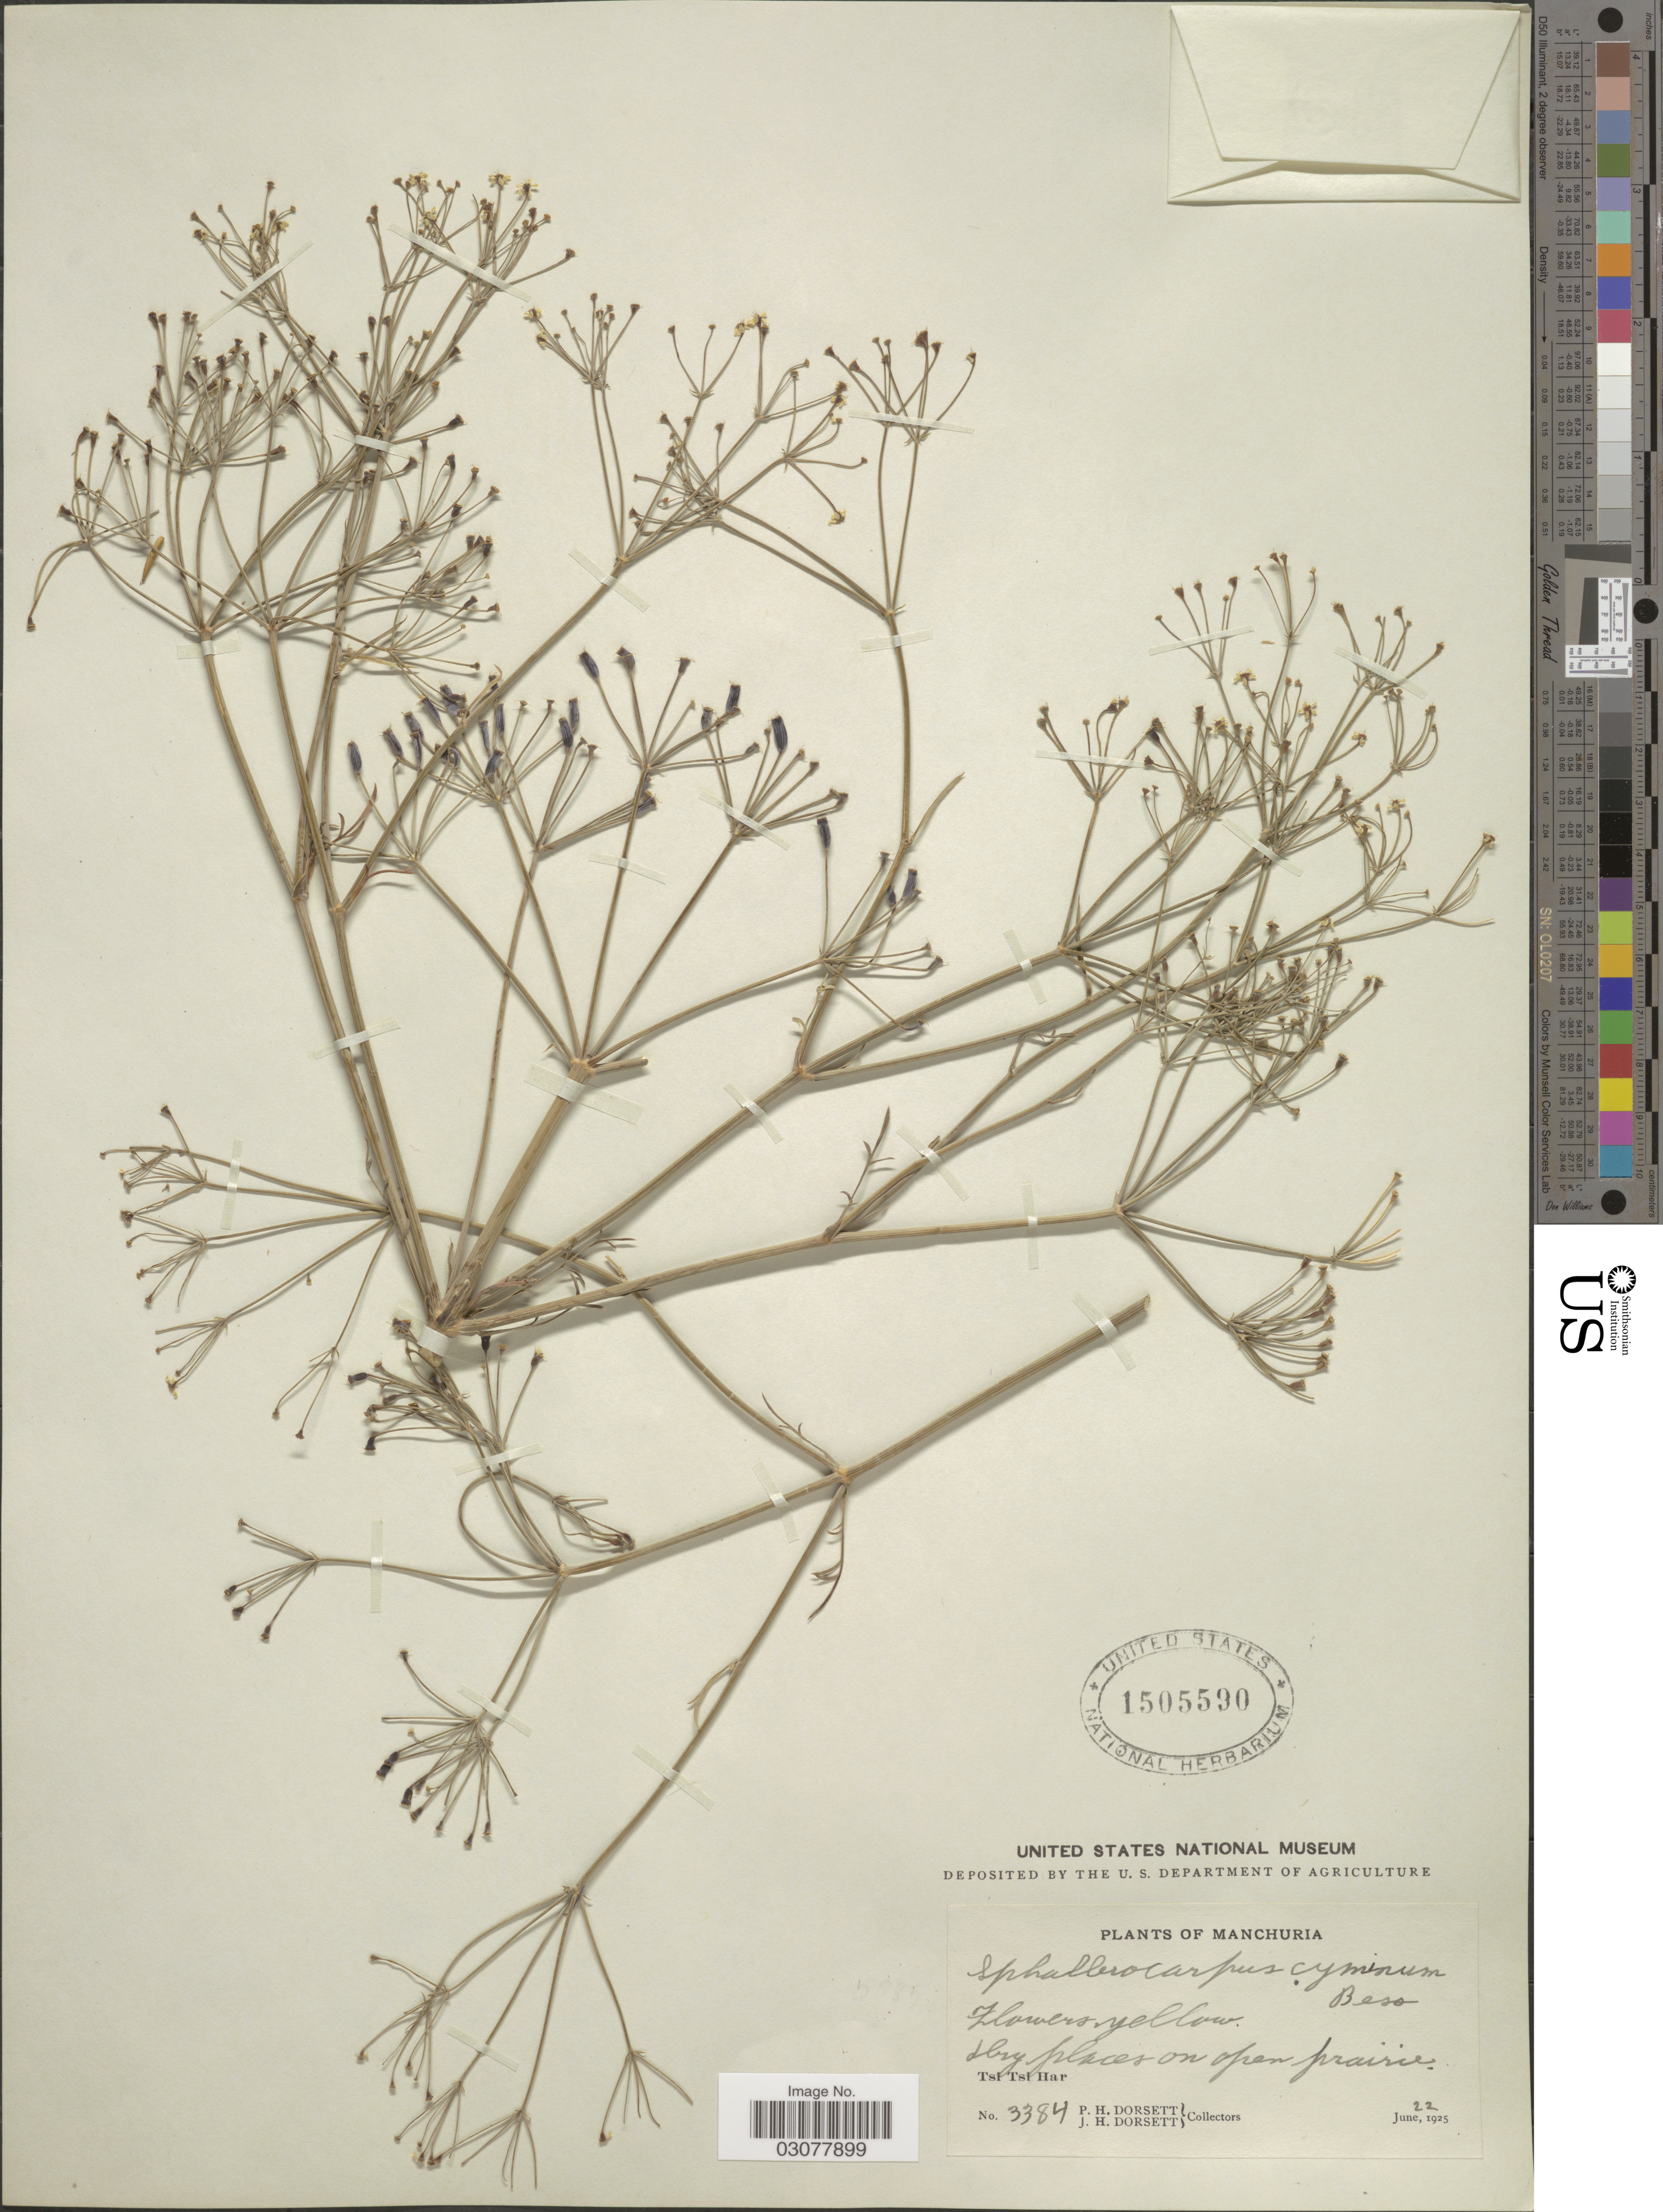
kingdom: Plantae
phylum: Tracheophyta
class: Magnoliopsida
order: Apiales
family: Apiaceae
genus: Chaerophyllum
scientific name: Chaerophyllum cyminum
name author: Fisch. ex DC.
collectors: P. H. Dorsett & J. Dorsett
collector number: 3384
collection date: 1925-06-22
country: China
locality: Manchuria, Tsi Tsi Har.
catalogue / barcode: US 1505590